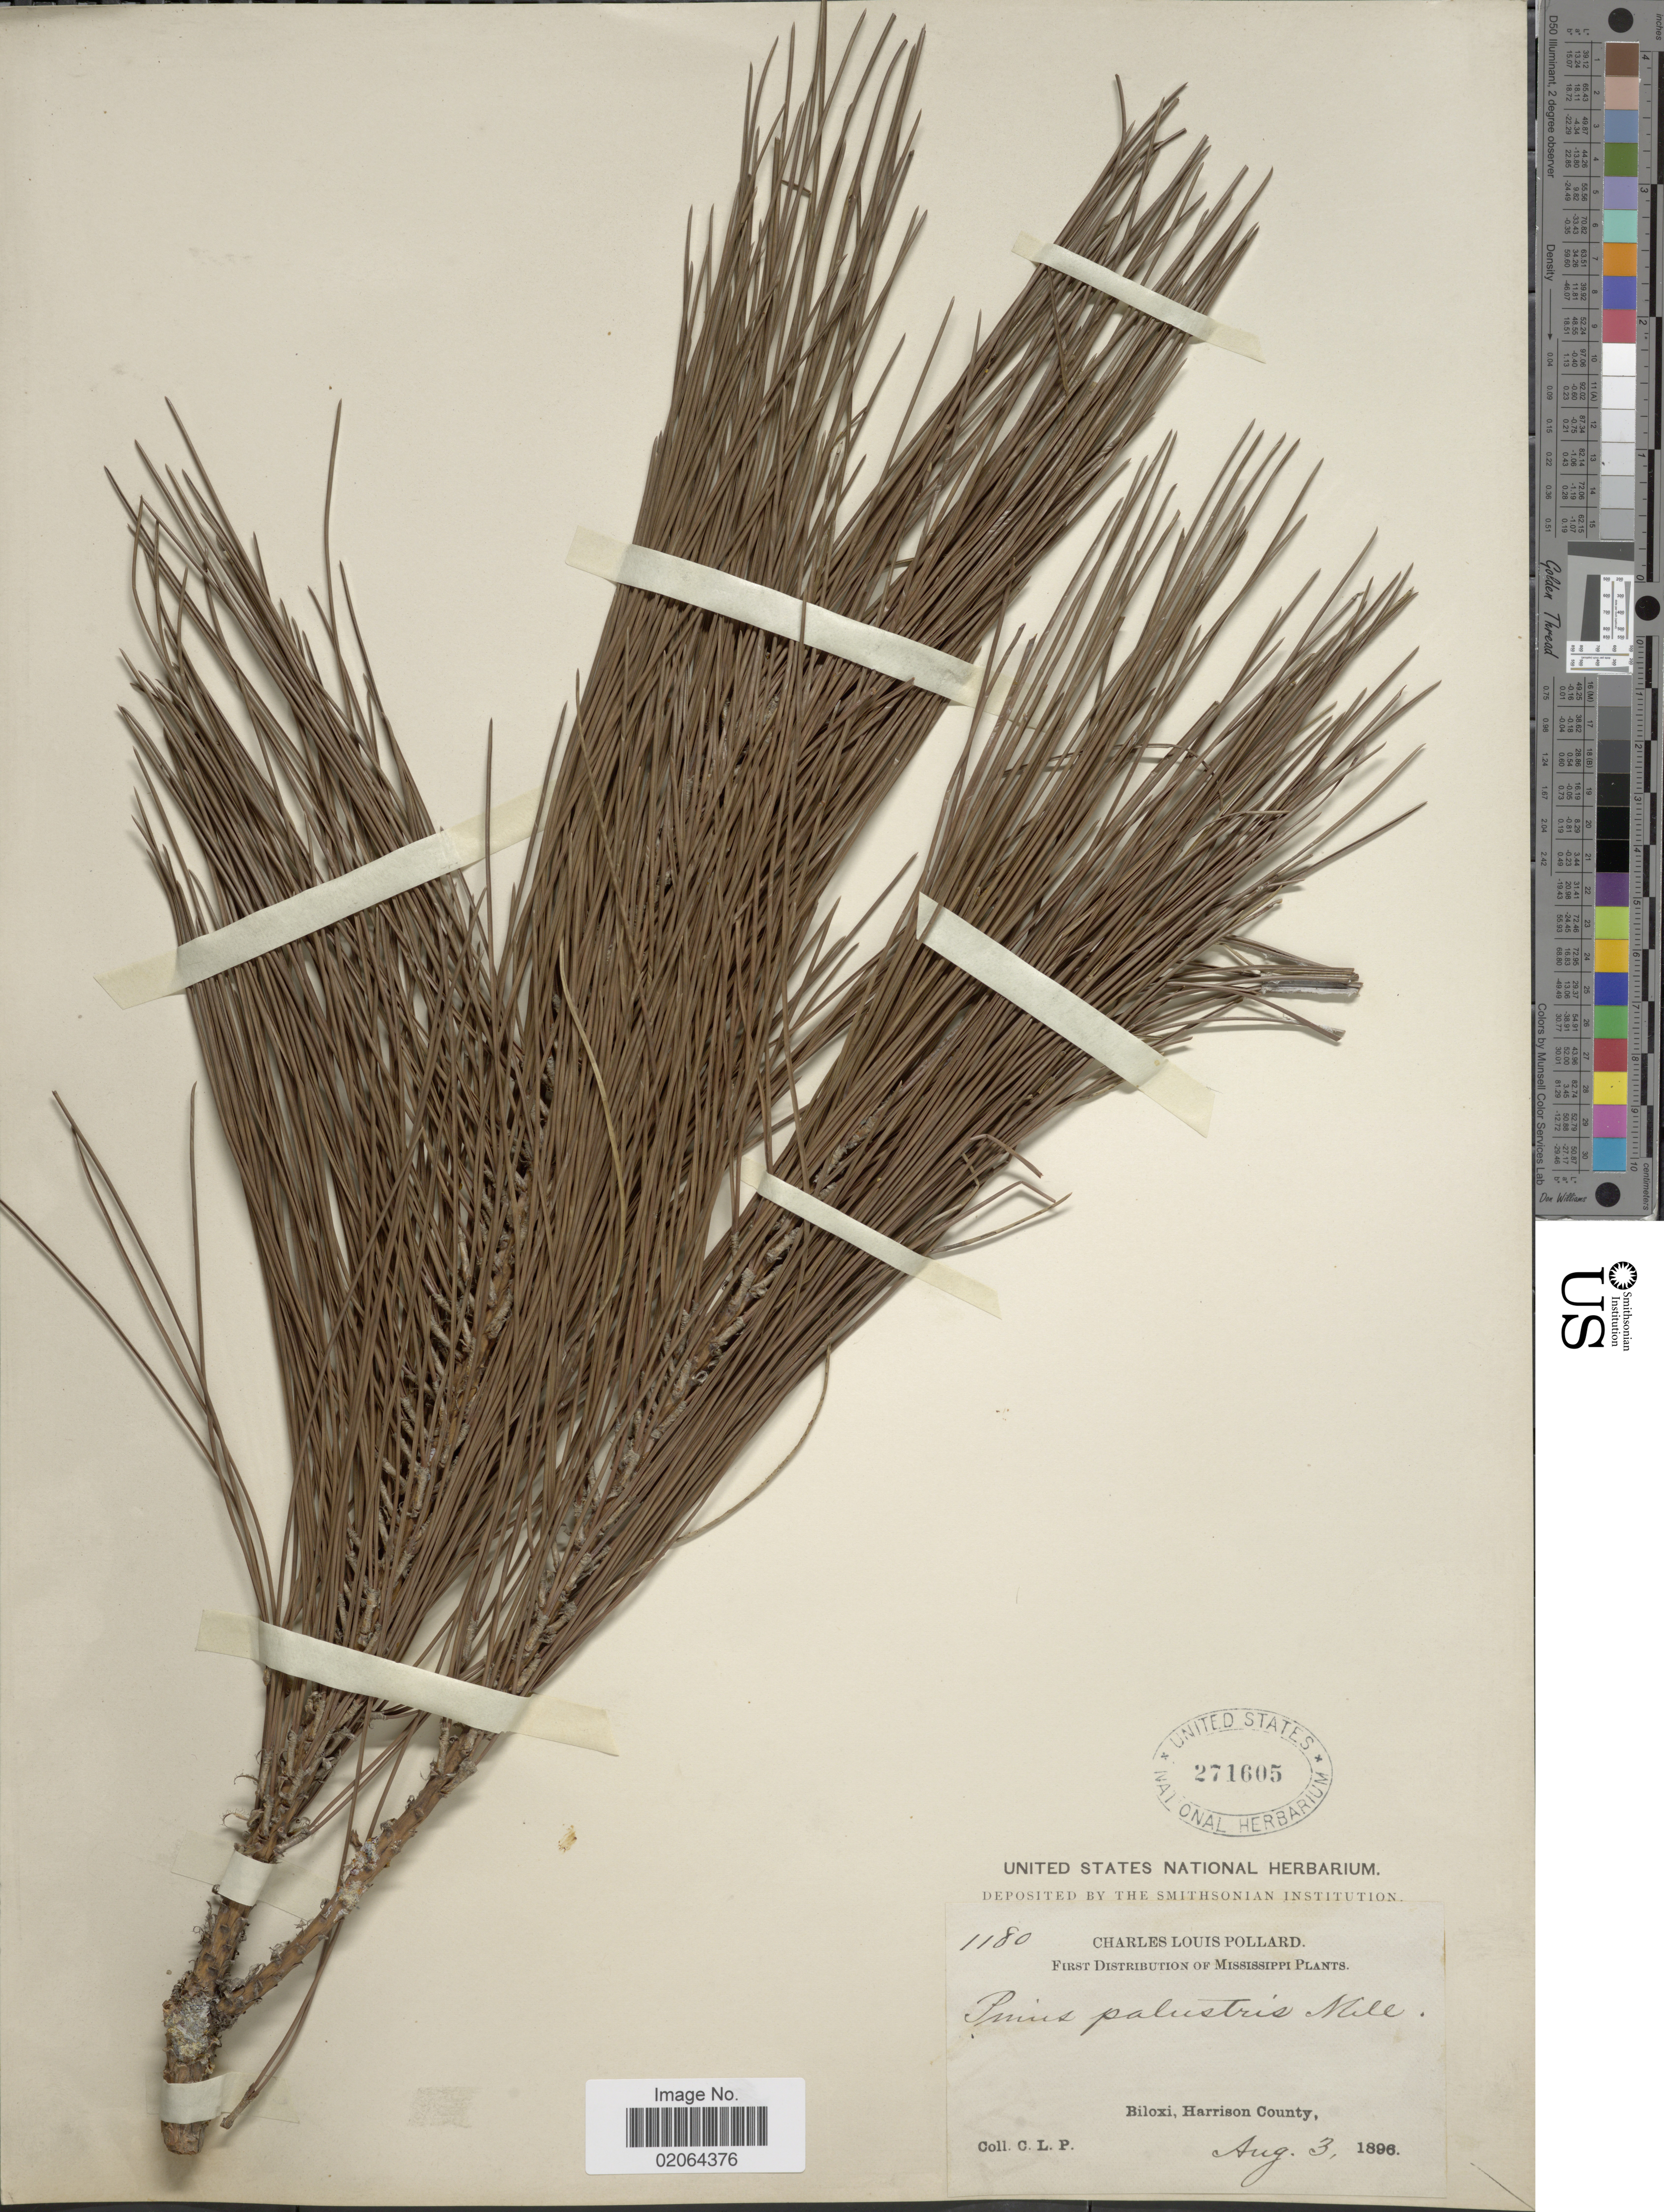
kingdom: Plantae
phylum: Tracheophyta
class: Pinopsida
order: Pinales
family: Pinaceae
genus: Pinus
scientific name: Pinus palustris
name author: Mill.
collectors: C. L. Pollard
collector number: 1180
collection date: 1896-08-03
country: United States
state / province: Mississippi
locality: Biloxi, Harrison County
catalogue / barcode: US 271605